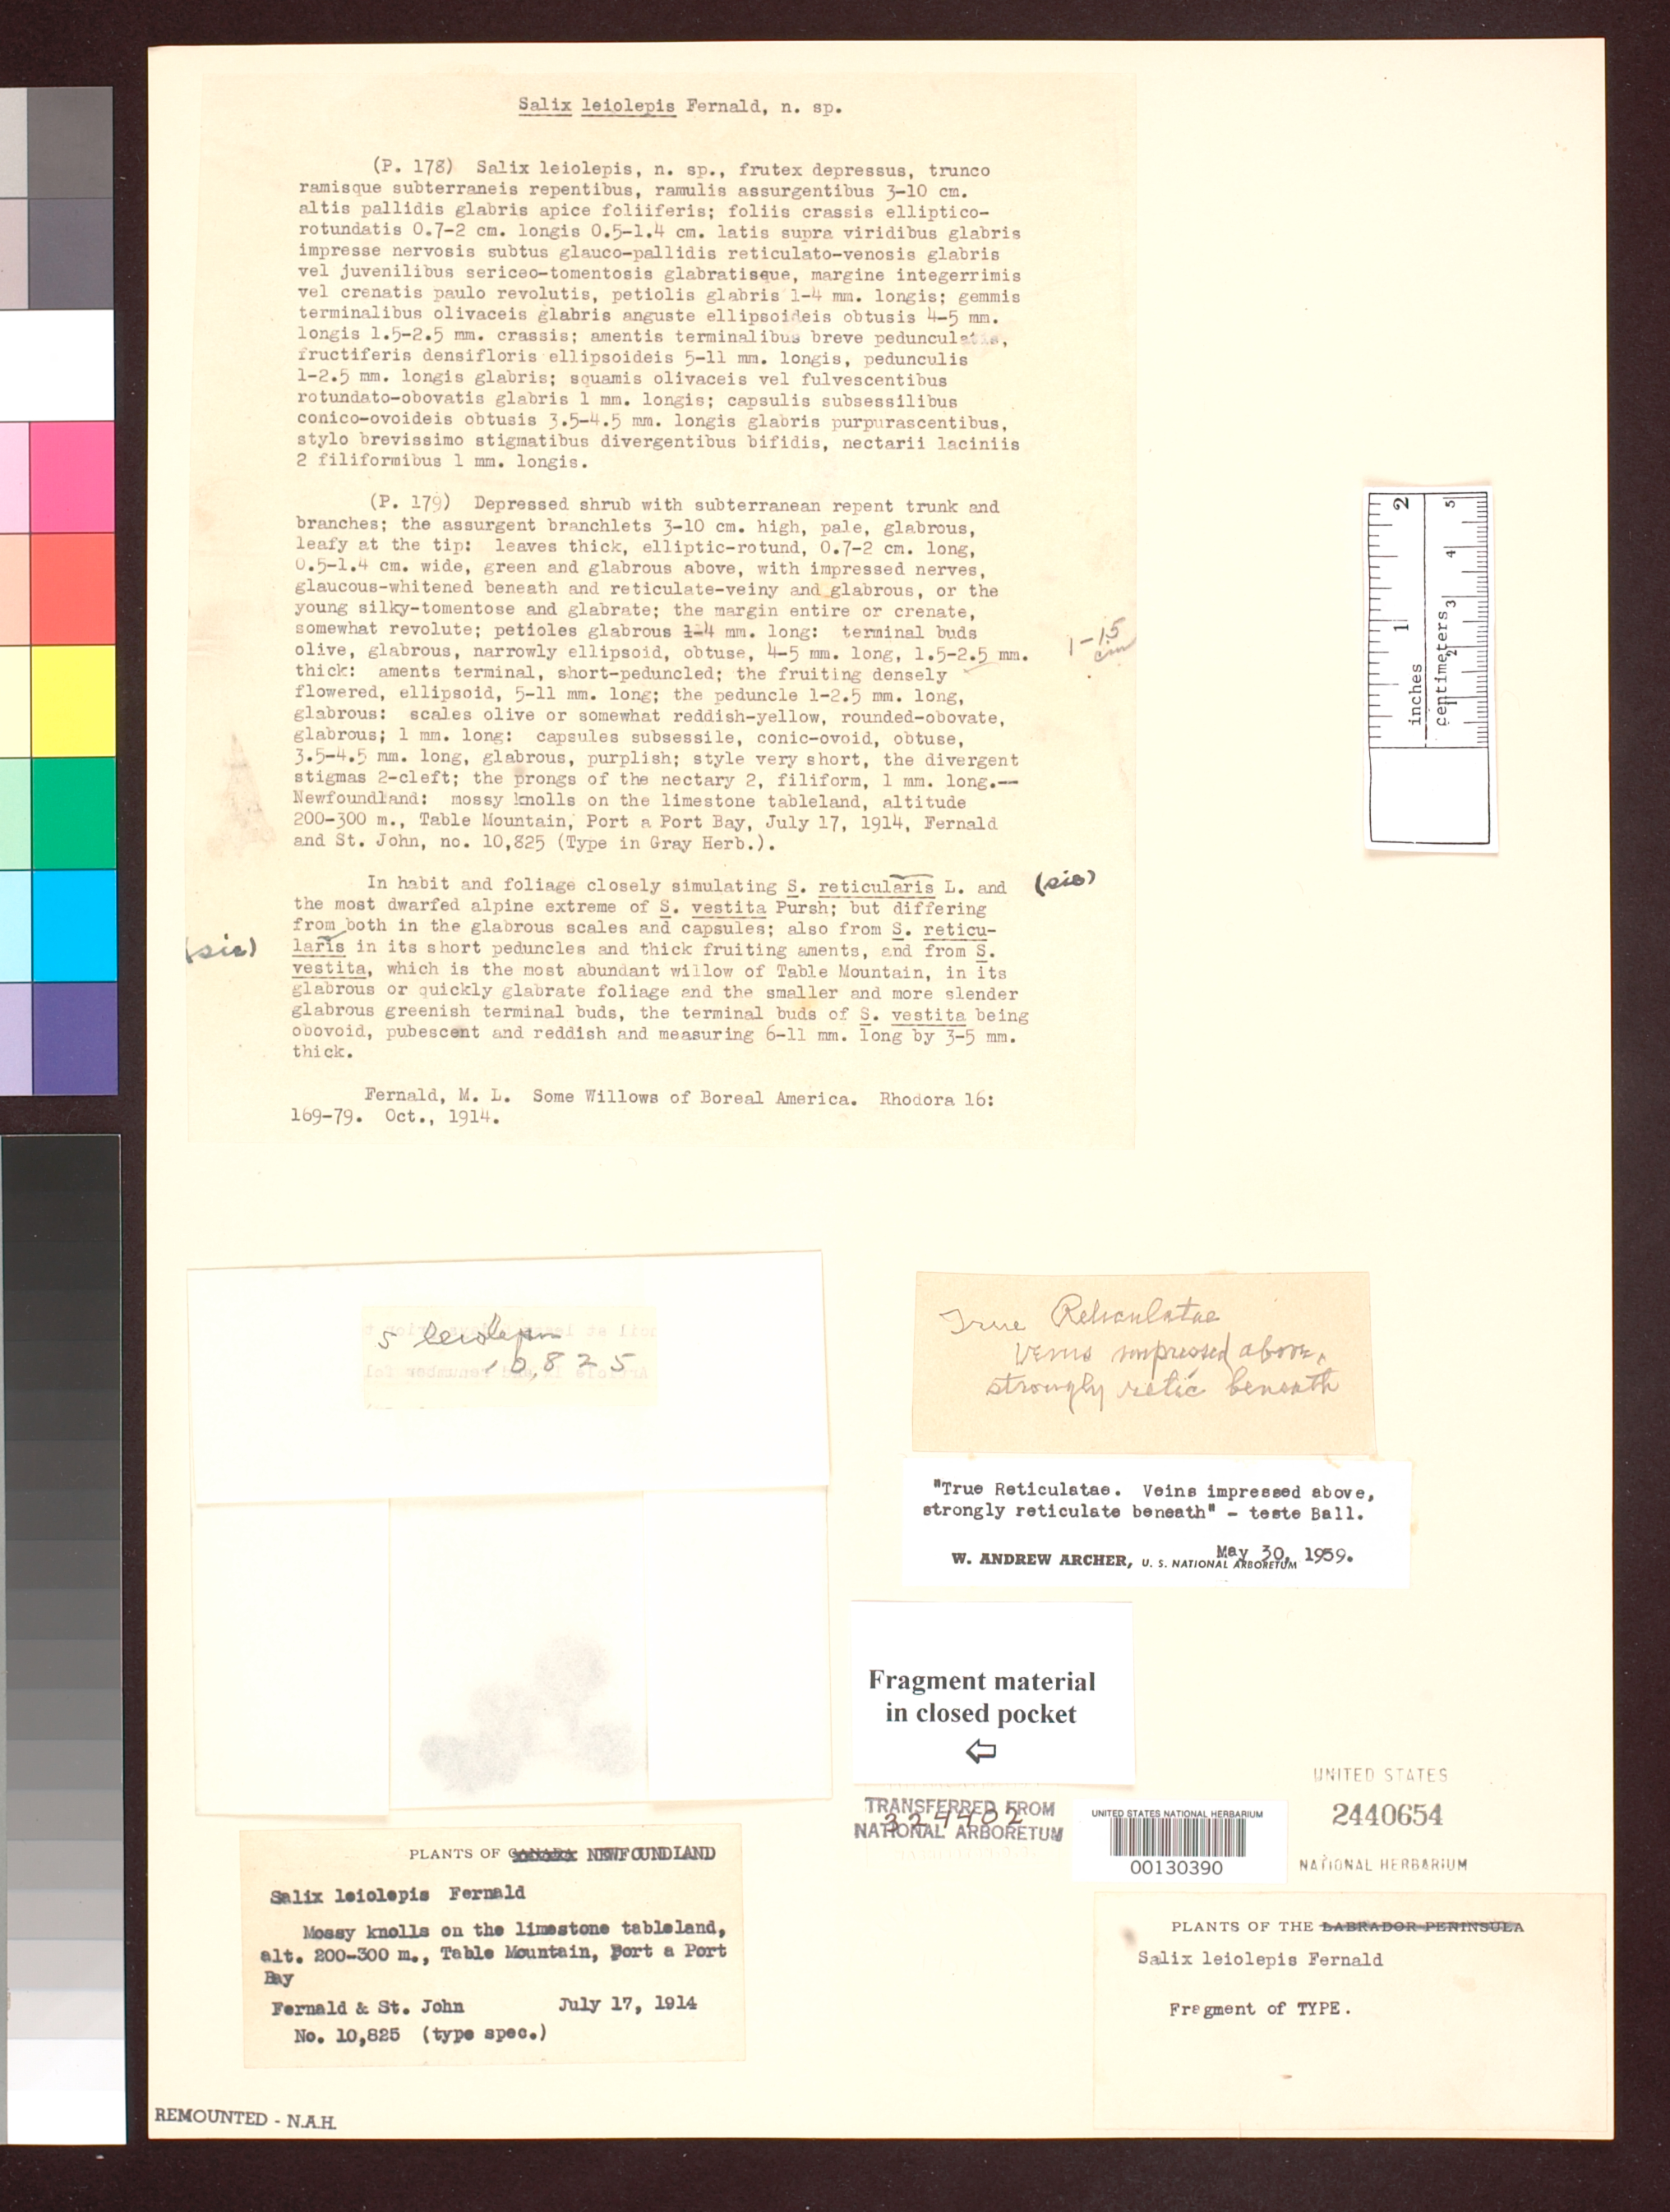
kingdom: Plantae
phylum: Tracheophyta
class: Magnoliopsida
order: Malpighiales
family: Salicaceae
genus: Salix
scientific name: Salix leiolepis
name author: Fernald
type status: Isotype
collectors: M. L. Fernald & H. St. John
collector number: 10825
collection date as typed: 17 Jul 1914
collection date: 1914-07-17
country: Canada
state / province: Newfoundland and Labrador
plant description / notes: Specimen ex herb. National Arboretum, "Fragment of Type".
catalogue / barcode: US 2440654